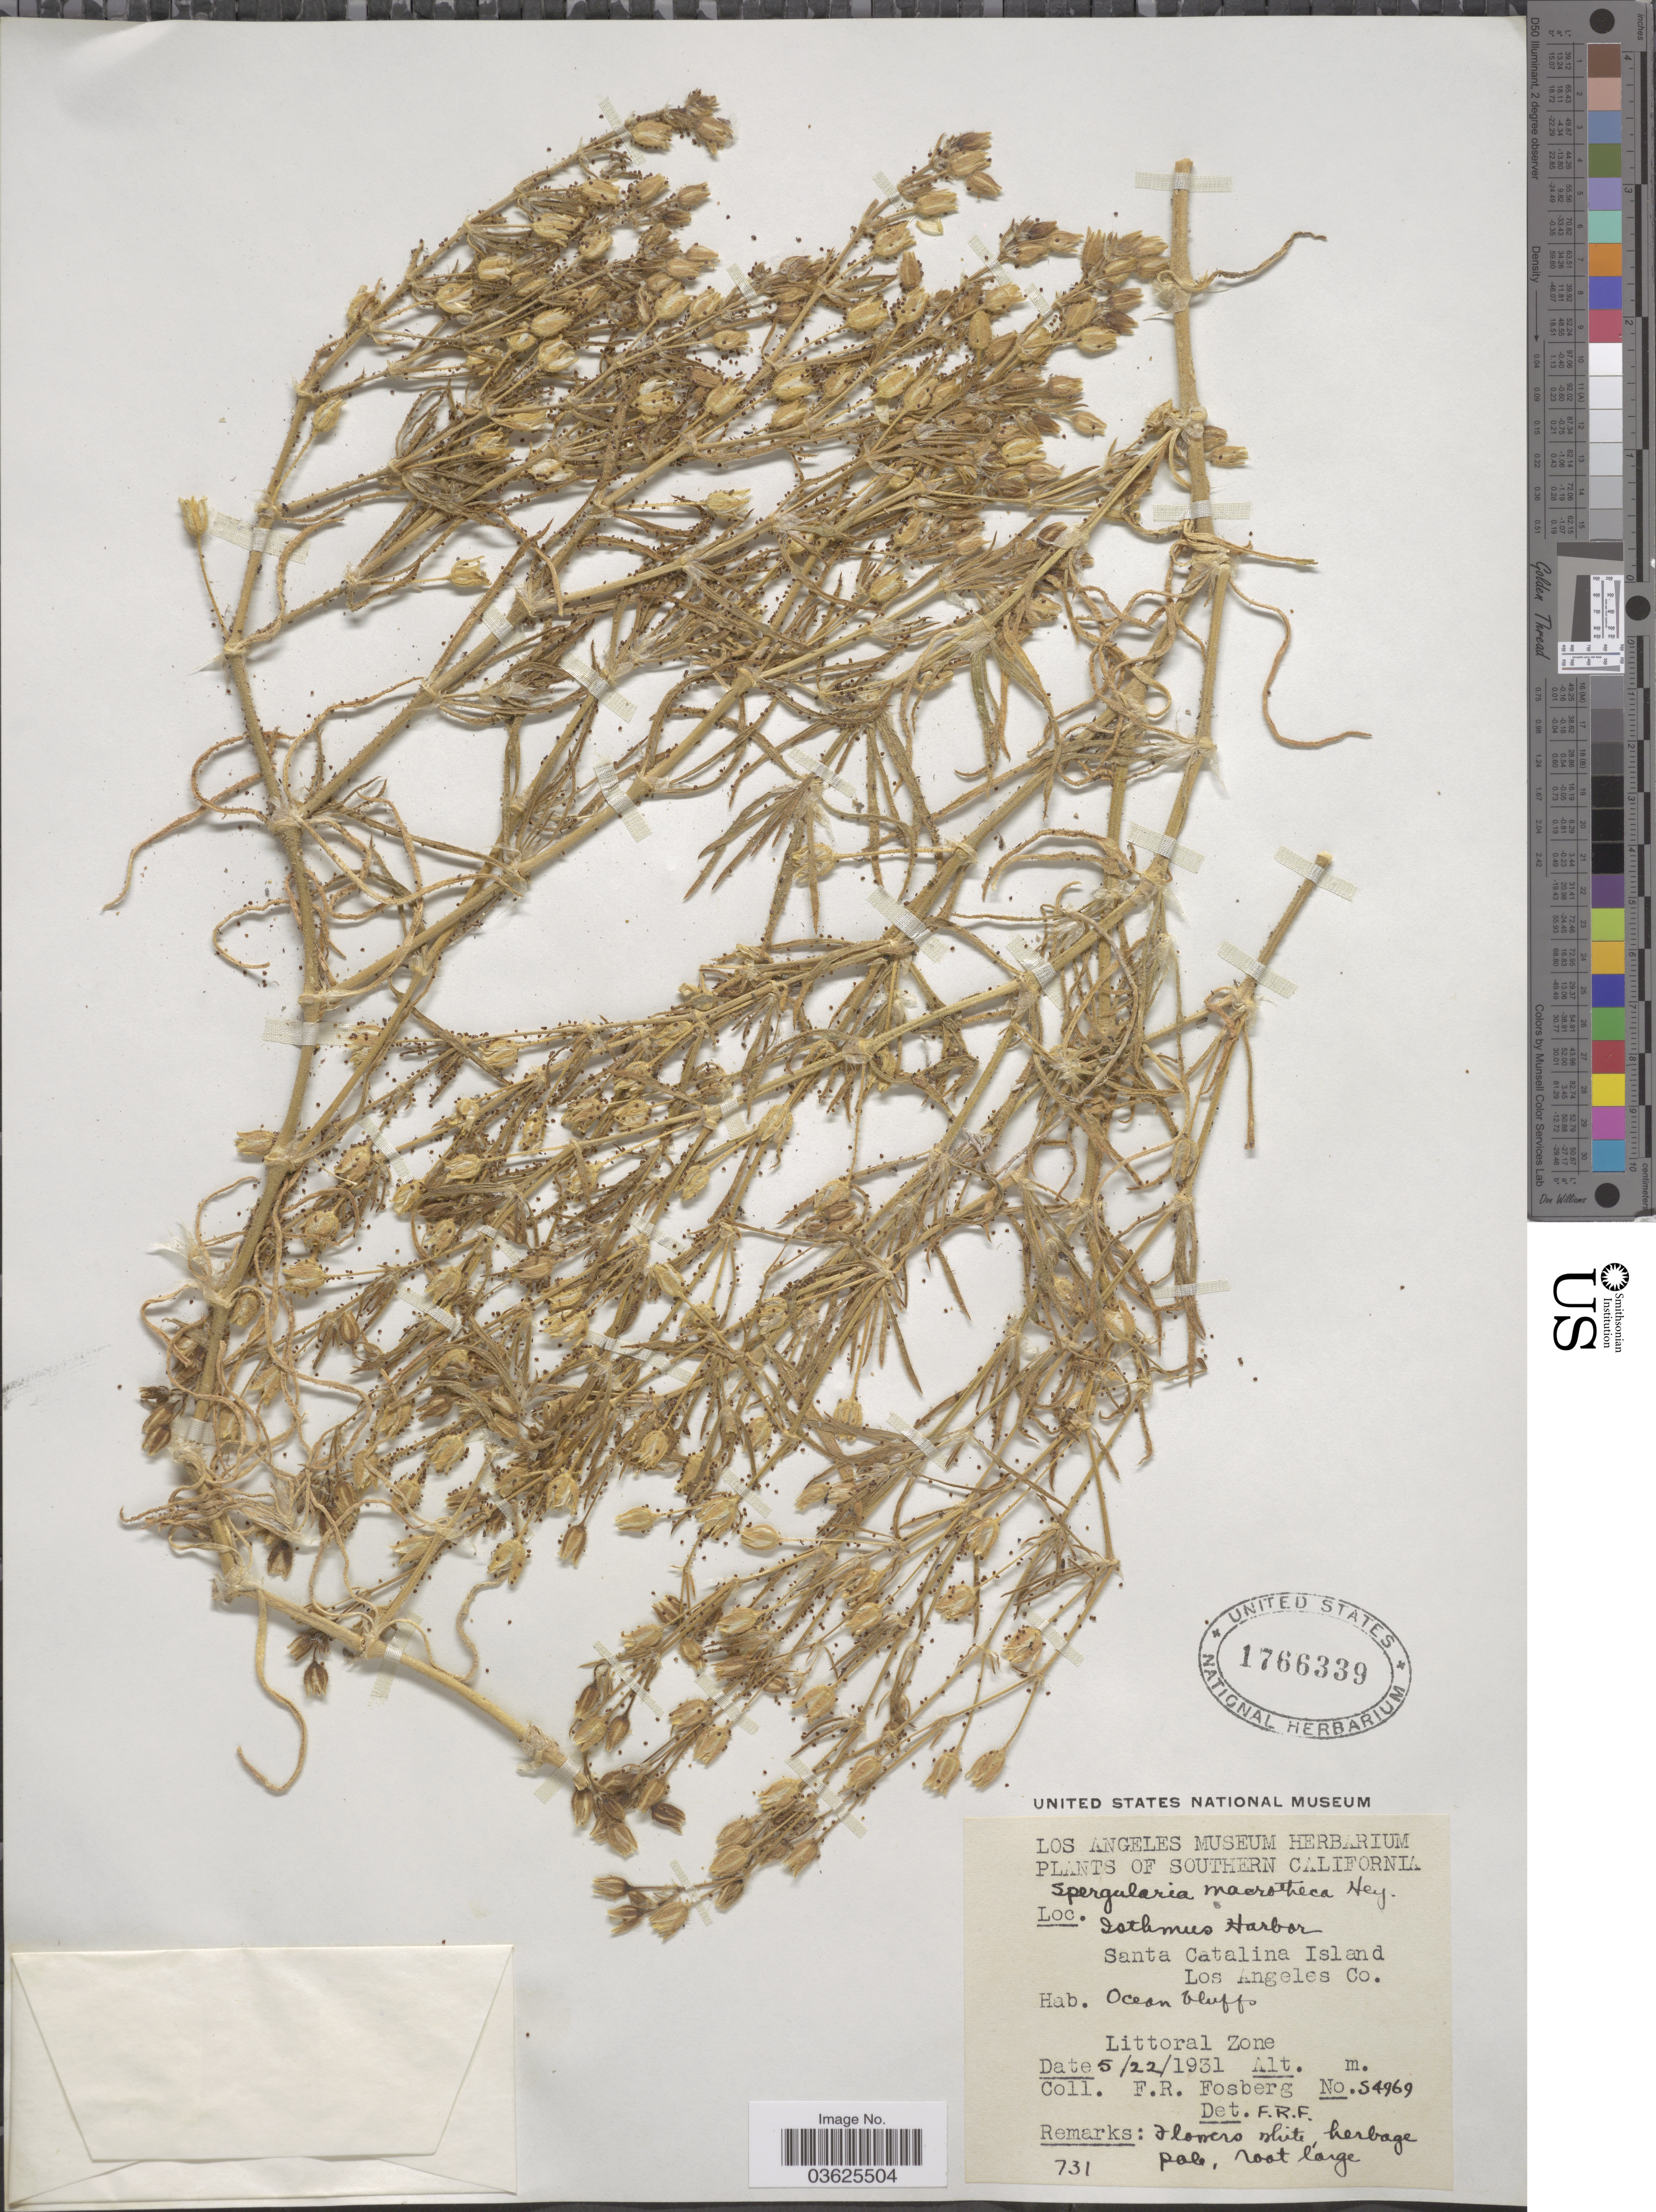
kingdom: Plantae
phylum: Tracheophyta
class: Magnoliopsida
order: Caryophyllales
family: Caryophyllaceae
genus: Spergularia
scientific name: Spergularia macrotheca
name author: (Hornem.) Heynh.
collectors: F. R. Fosberg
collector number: S4969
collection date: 1931-05-22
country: United States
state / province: California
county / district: Los Angeles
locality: Southern California. Isthmus Harbor. Santa Catalina Island. Los Angeles Co. Littoral Zone.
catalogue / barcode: US 1766339